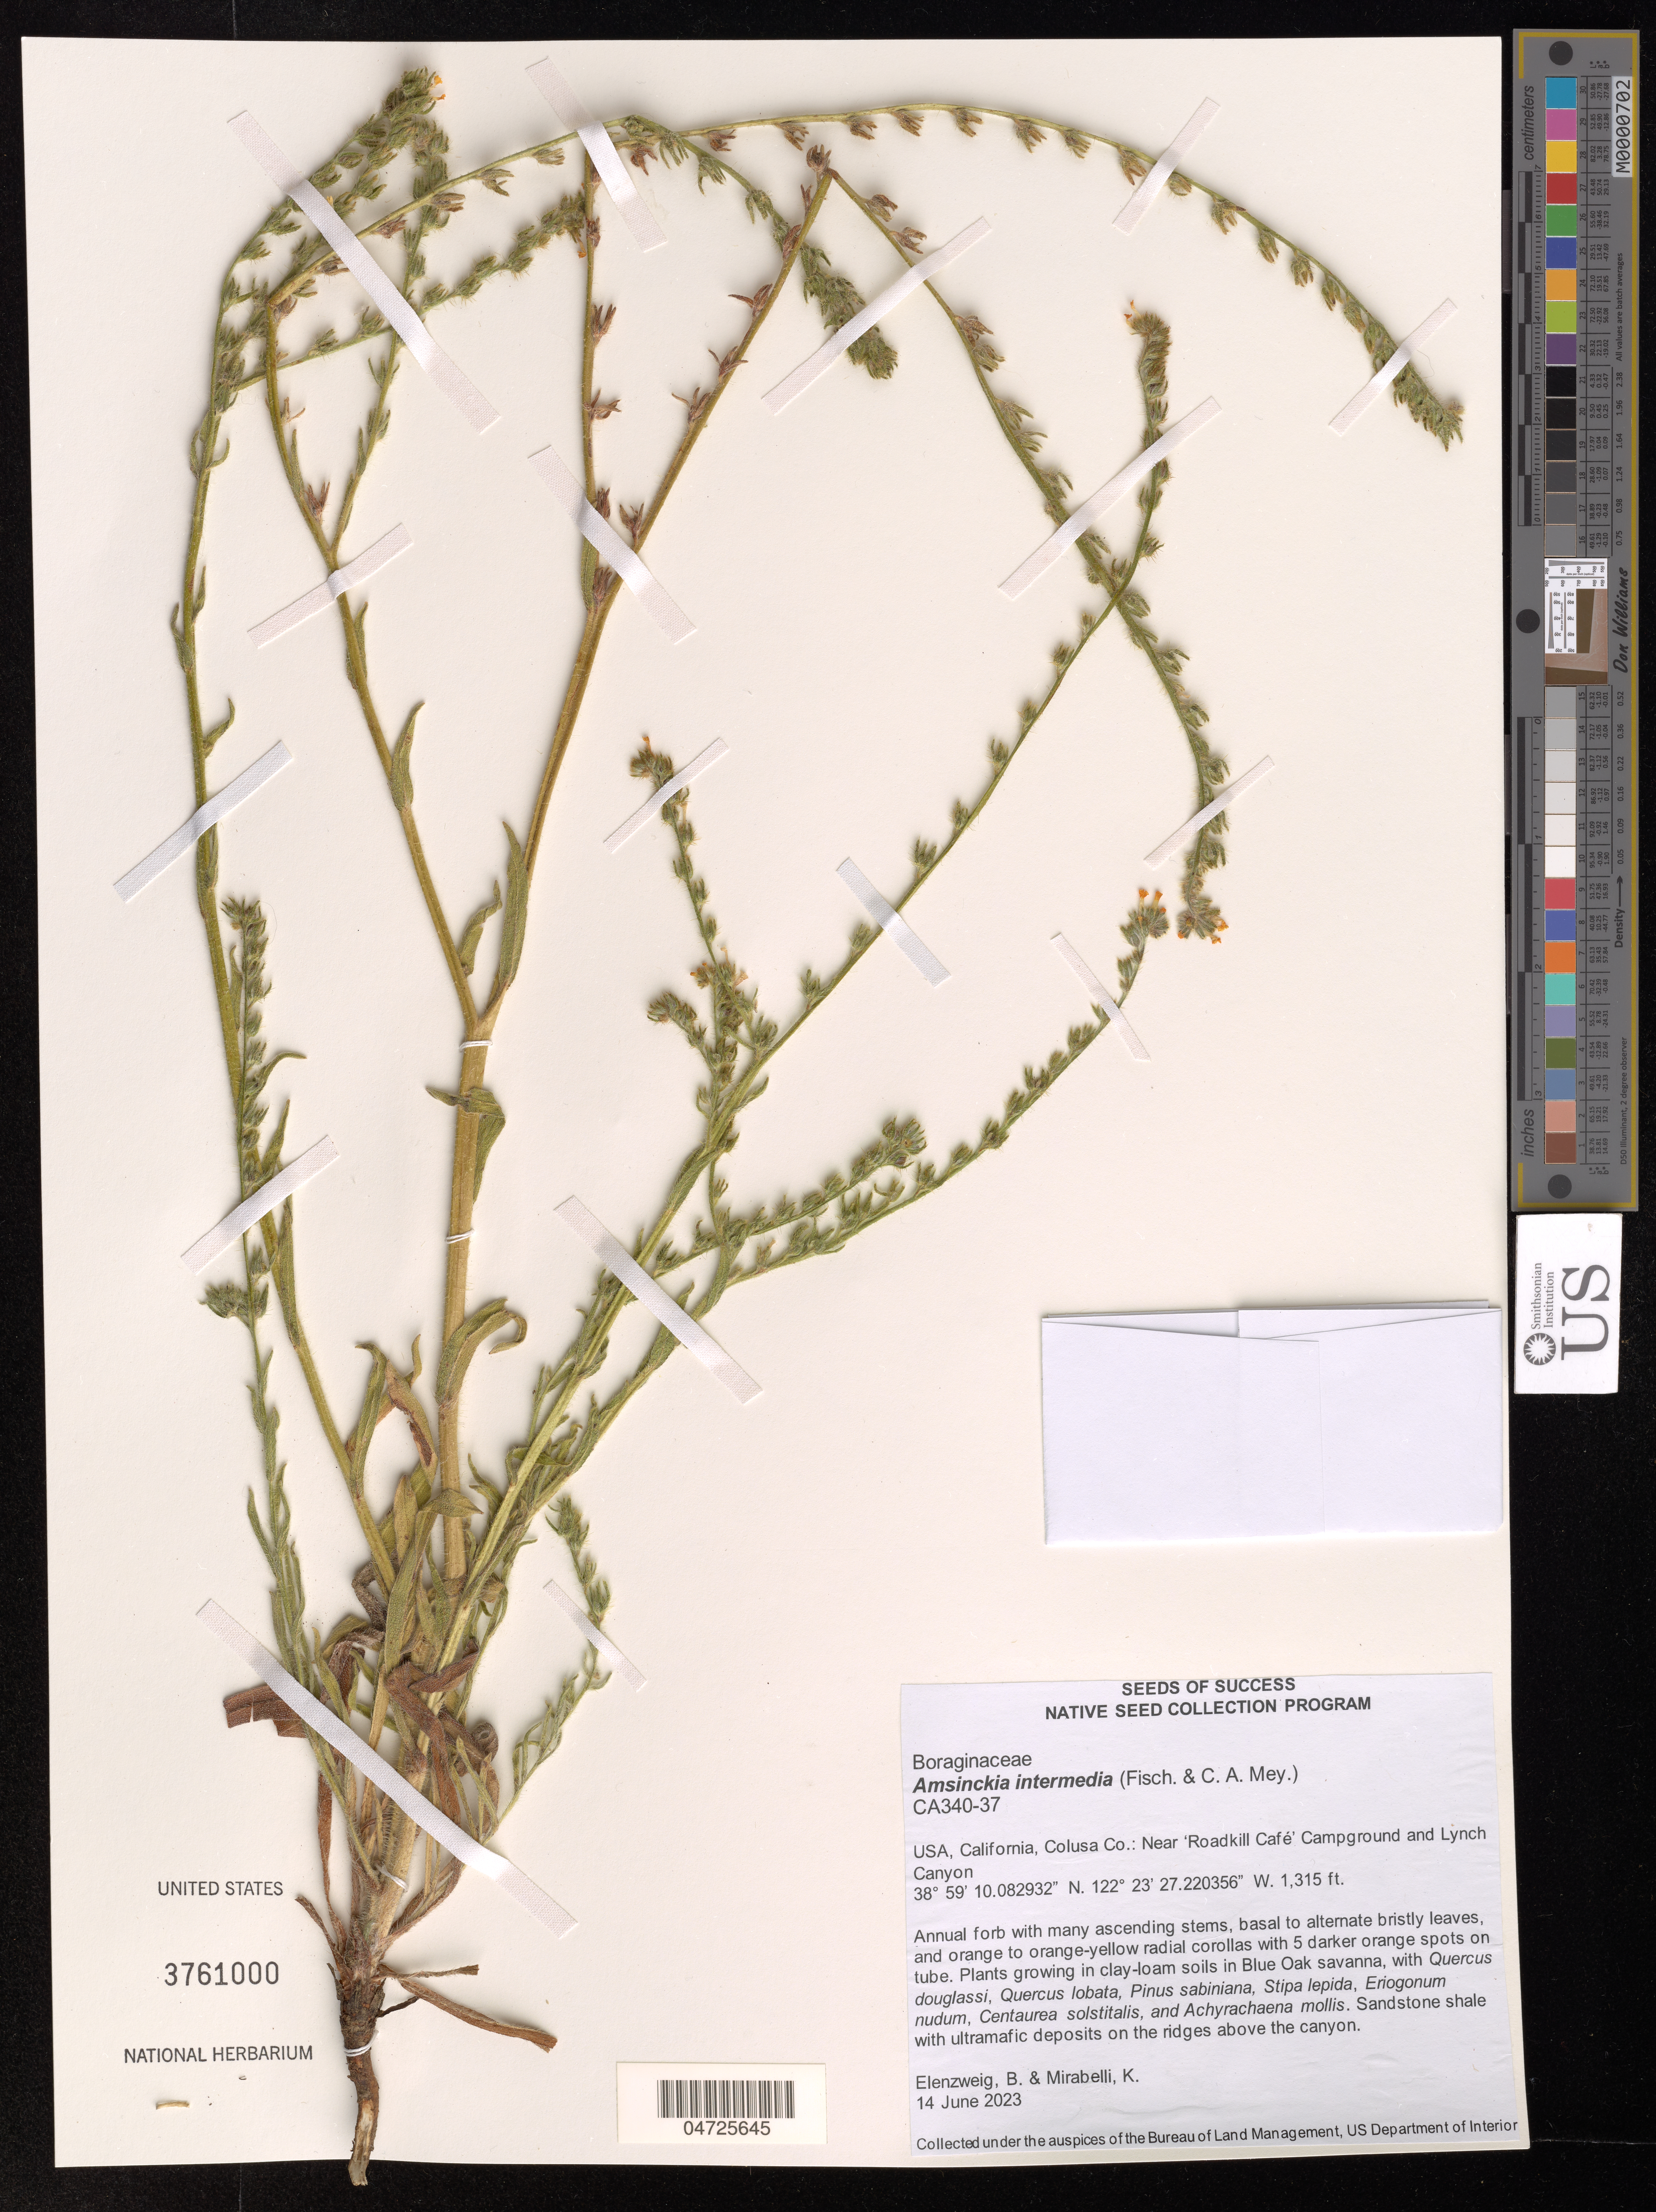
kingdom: Plantae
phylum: Tracheophyta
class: Magnoliopsida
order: Boraginales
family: Boraginaceae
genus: Amsinckia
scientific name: Amsinckia intermedia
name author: Fisch. & C.A. Mey.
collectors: B. Elenzweig & K. Mirabelli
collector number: CA340-37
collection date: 2023-06-14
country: United States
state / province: California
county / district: Colusa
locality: Colusa Co.: Near 'Roadkill Café' Campground and Lynch Canyon.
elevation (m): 401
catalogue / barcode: US 3761000